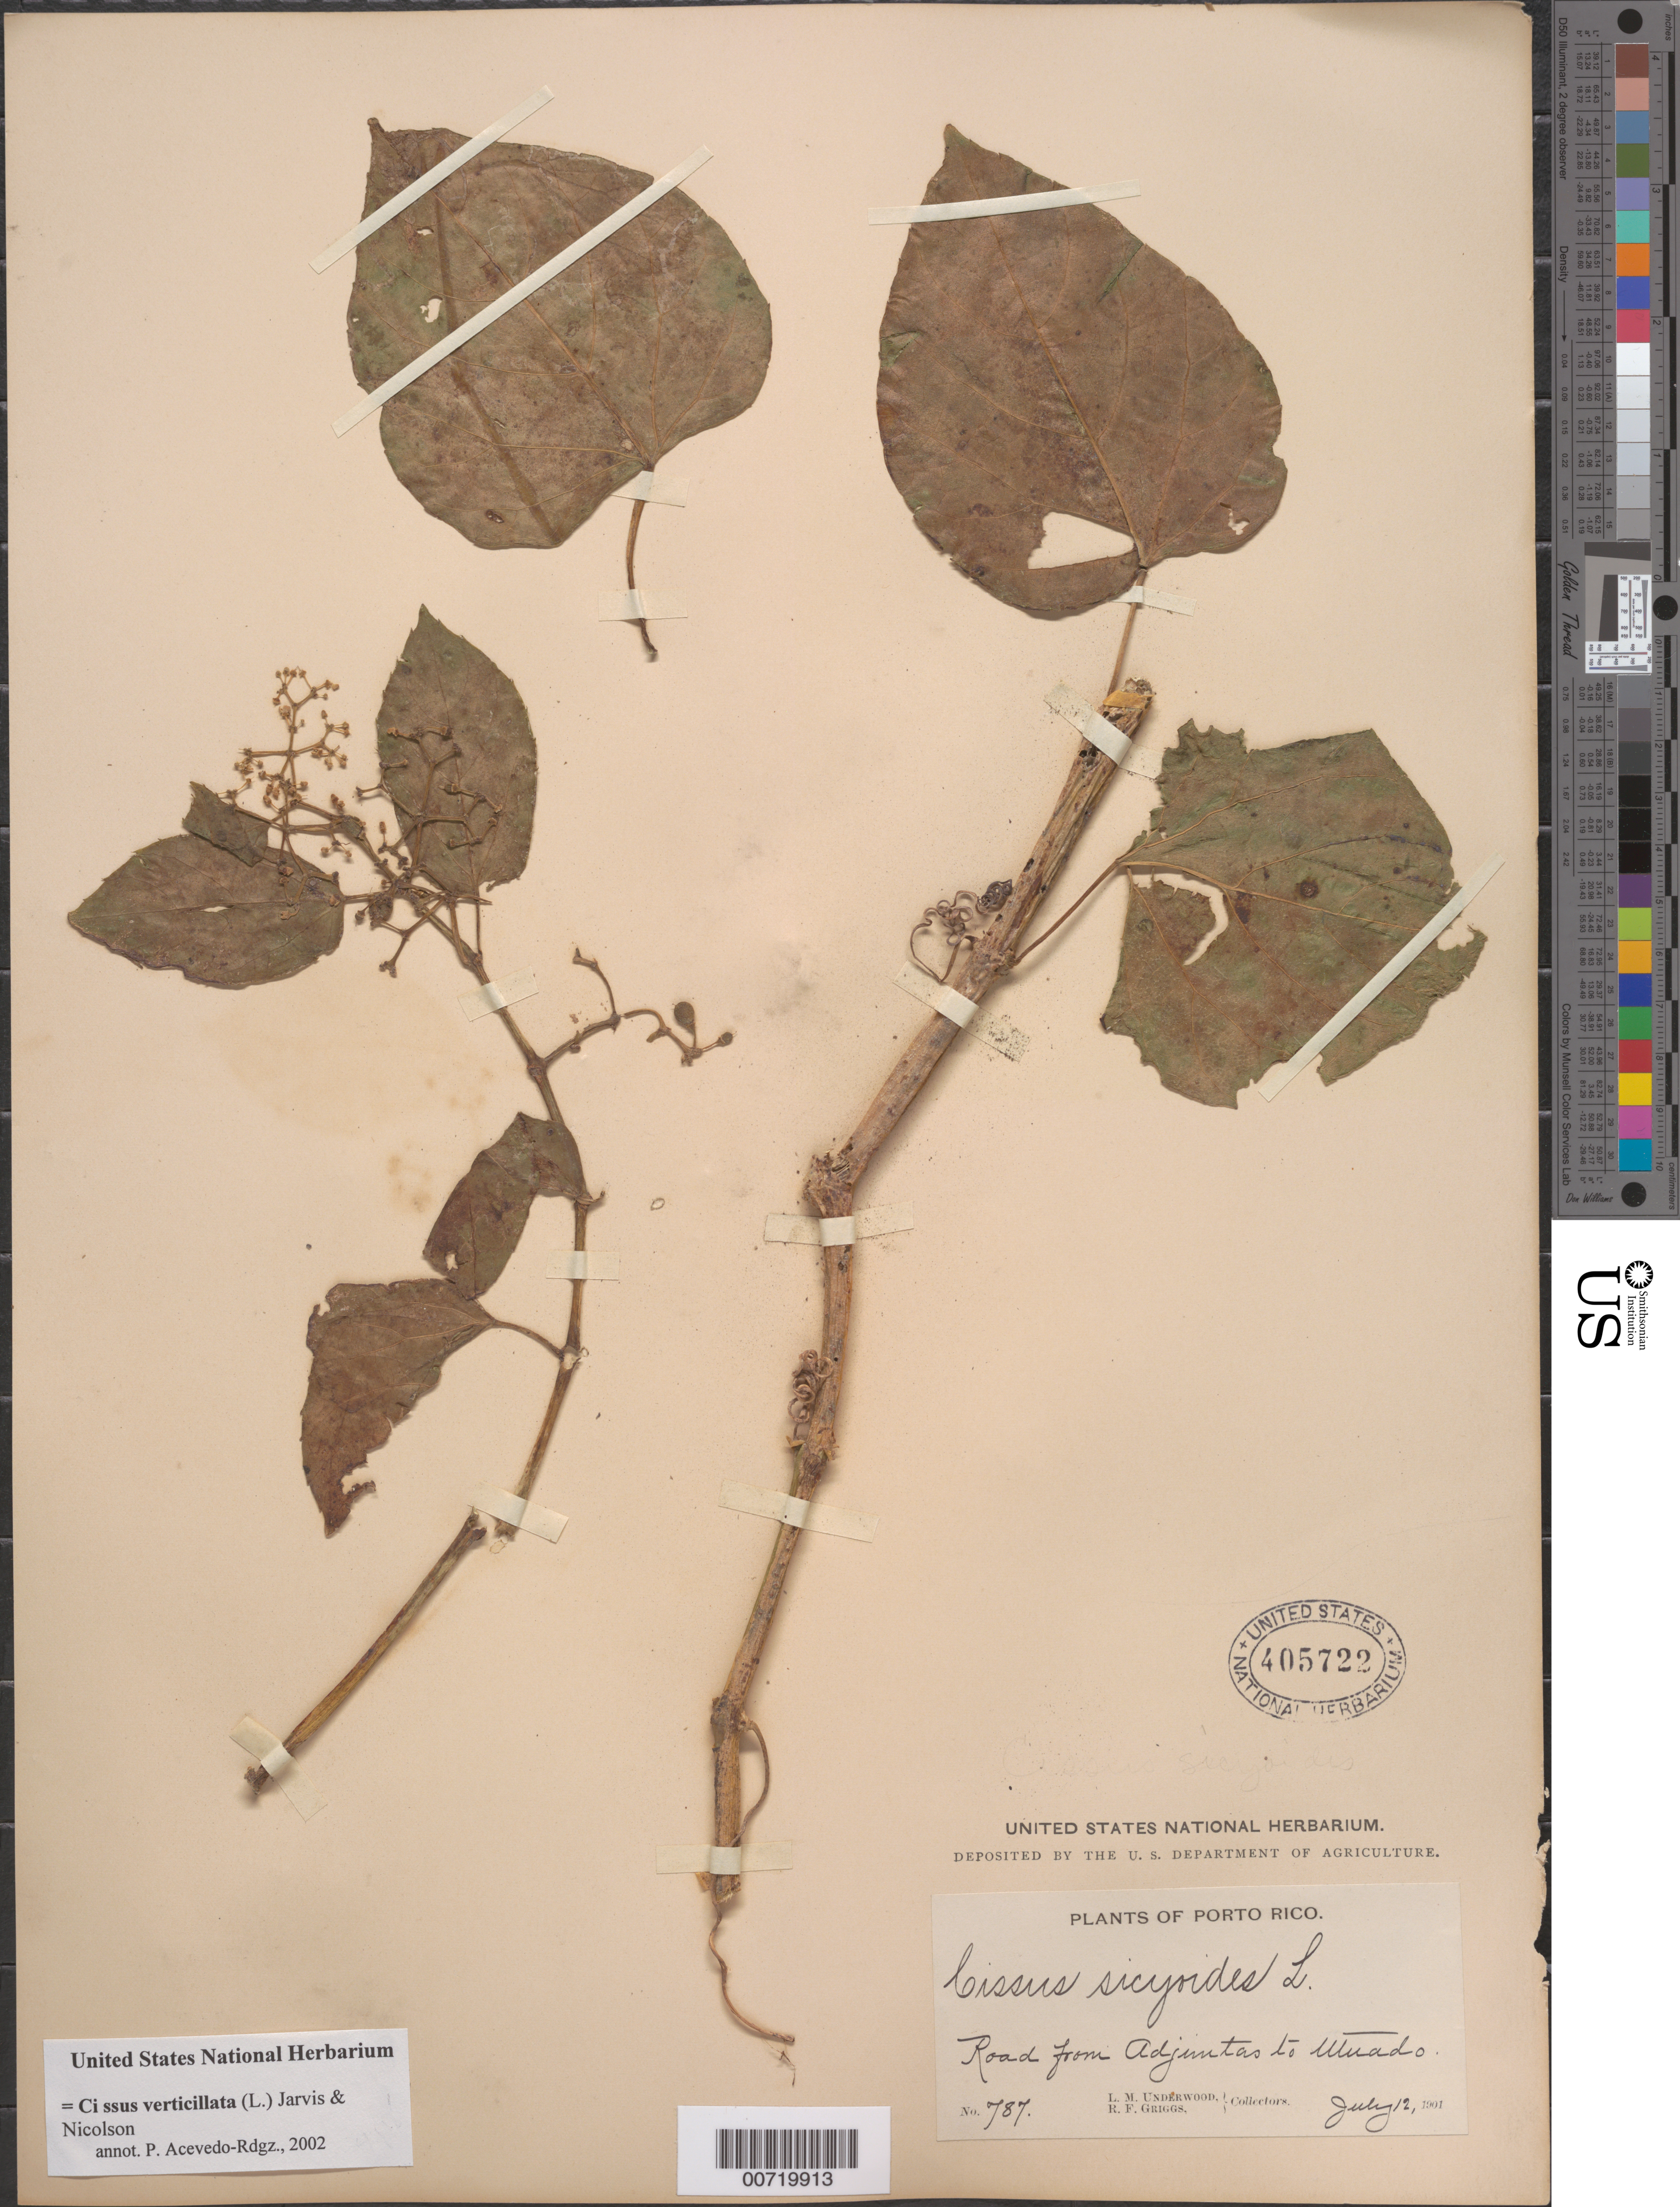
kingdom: Plantae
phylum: Tracheophyta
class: Magnoliopsida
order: Vitales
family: Vitaceae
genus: Cissus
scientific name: Cissus verticillata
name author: (L.) Nicolson & C.E. Jarvis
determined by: Acevedo-Rodríguez, P., (BOT), Smithsonian Institution - National Museum of Natural History (UNITED STATES)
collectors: L. M. Underwood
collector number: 787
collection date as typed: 12 Jul 1901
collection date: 1901-07-12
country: Puerto Rico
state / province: Adjuntas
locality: Adjuntas to Utuado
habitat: Road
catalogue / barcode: US 405722